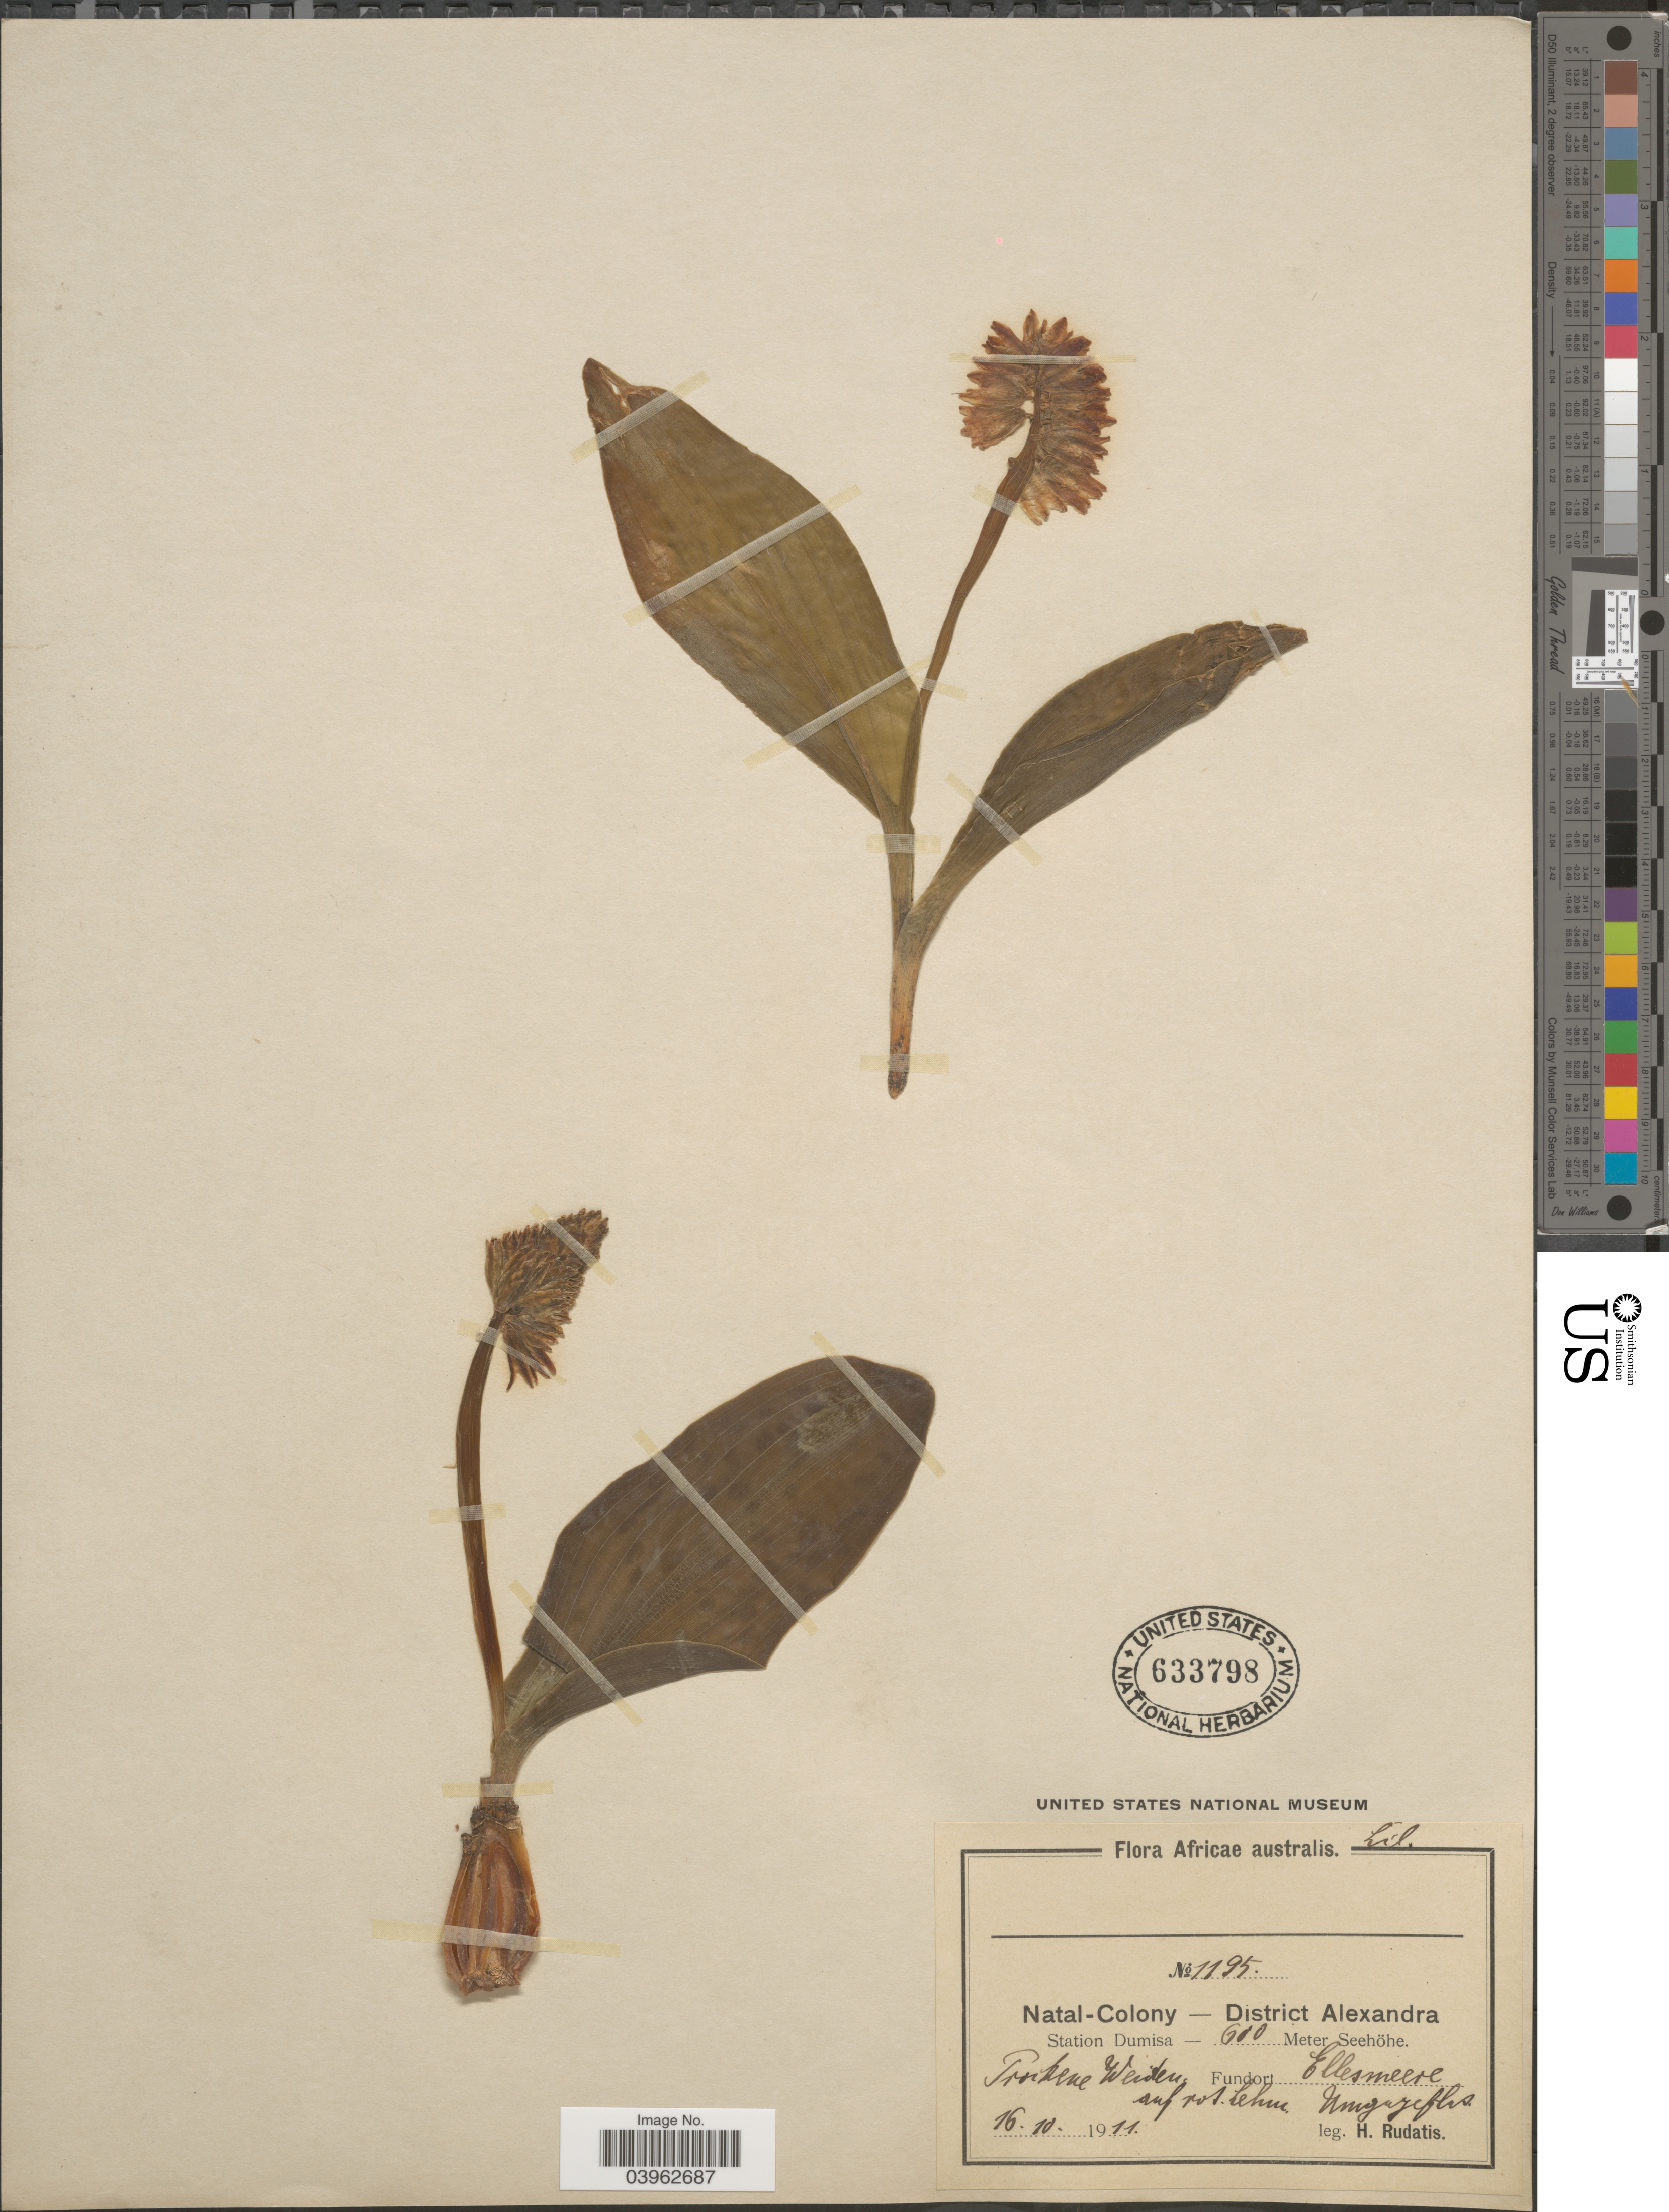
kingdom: Plantae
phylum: Tracheophyta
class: Liliopsida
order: Asparagales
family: Asparagaceae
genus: Drimiopsis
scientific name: Drimiopsis sp.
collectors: H. Rudatis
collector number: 1195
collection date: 1911-10-16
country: South Africa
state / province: KwaZulu-Natal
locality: Africae australis. Natal - Colony - District Alexandra. Station Dumisa. Proskene Weiden, Fundort Ellesmeere.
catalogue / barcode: US 633798